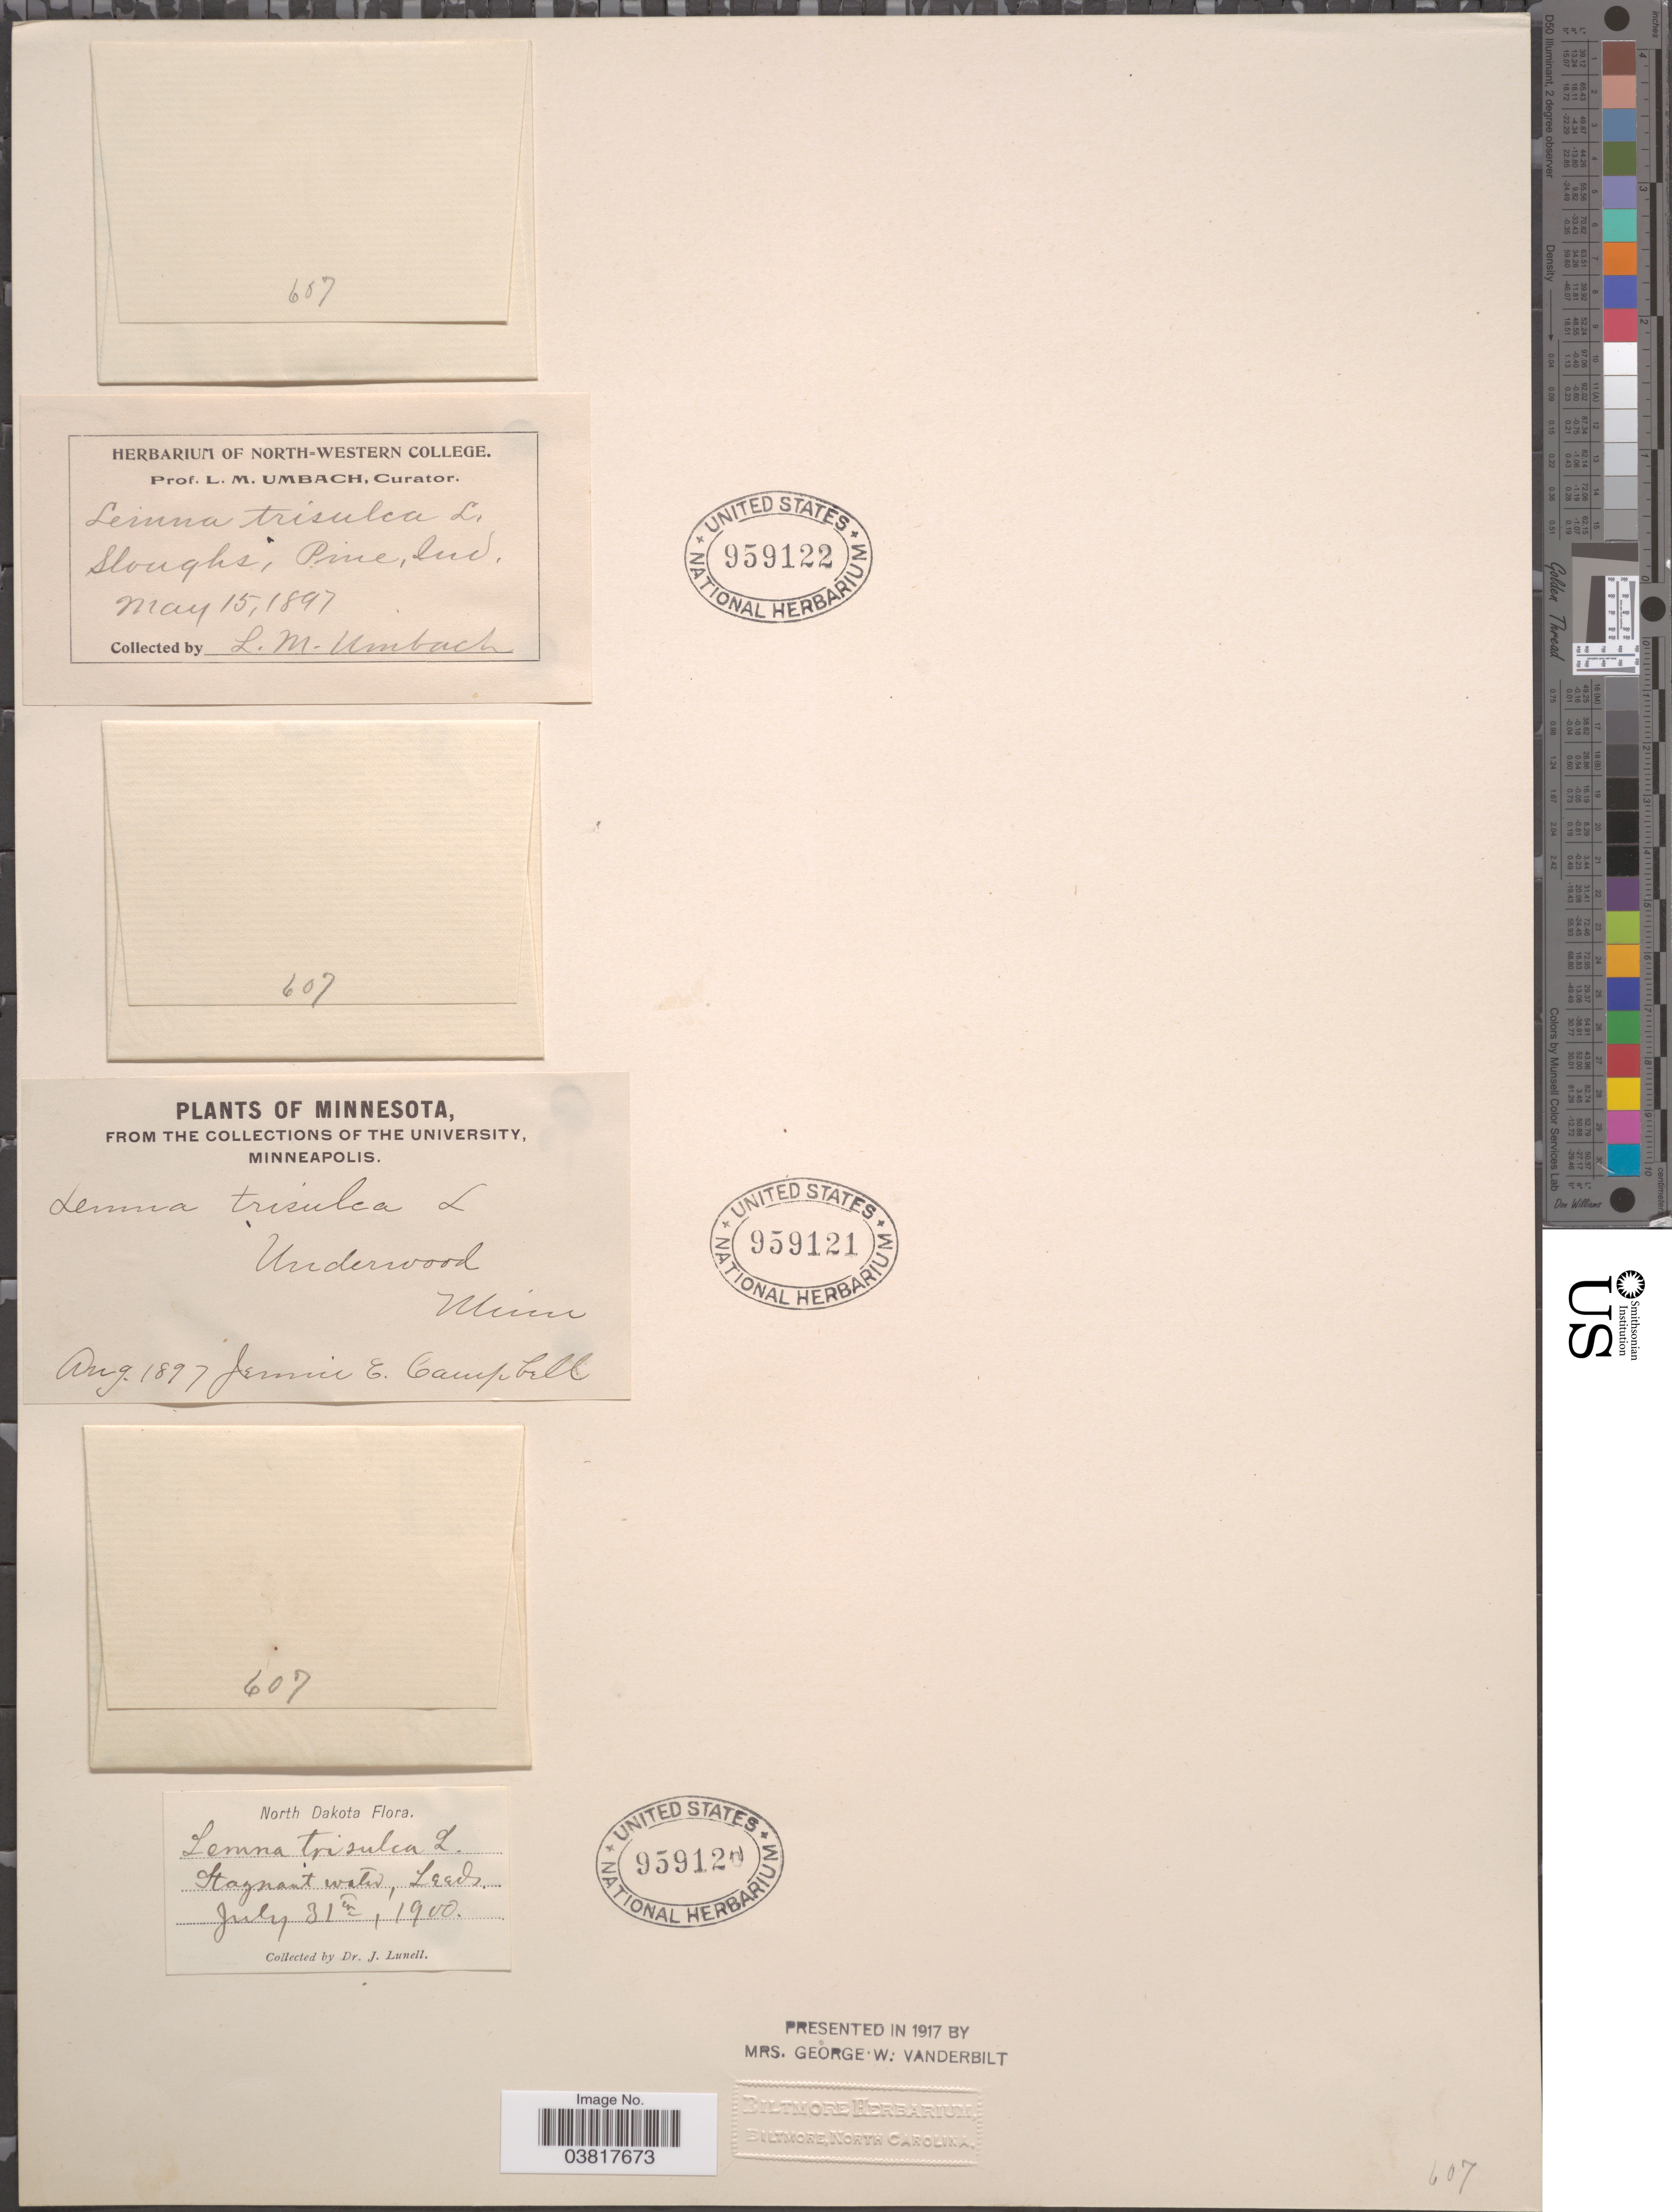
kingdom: Plantae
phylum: Tracheophyta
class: Liliopsida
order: Alismatales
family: Araceae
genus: Lemna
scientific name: Lemna trisulca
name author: L.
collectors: J. Lunell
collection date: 1900-07-31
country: United States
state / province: North Dakota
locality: Stagnant water, Leeds.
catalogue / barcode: US 959120-3